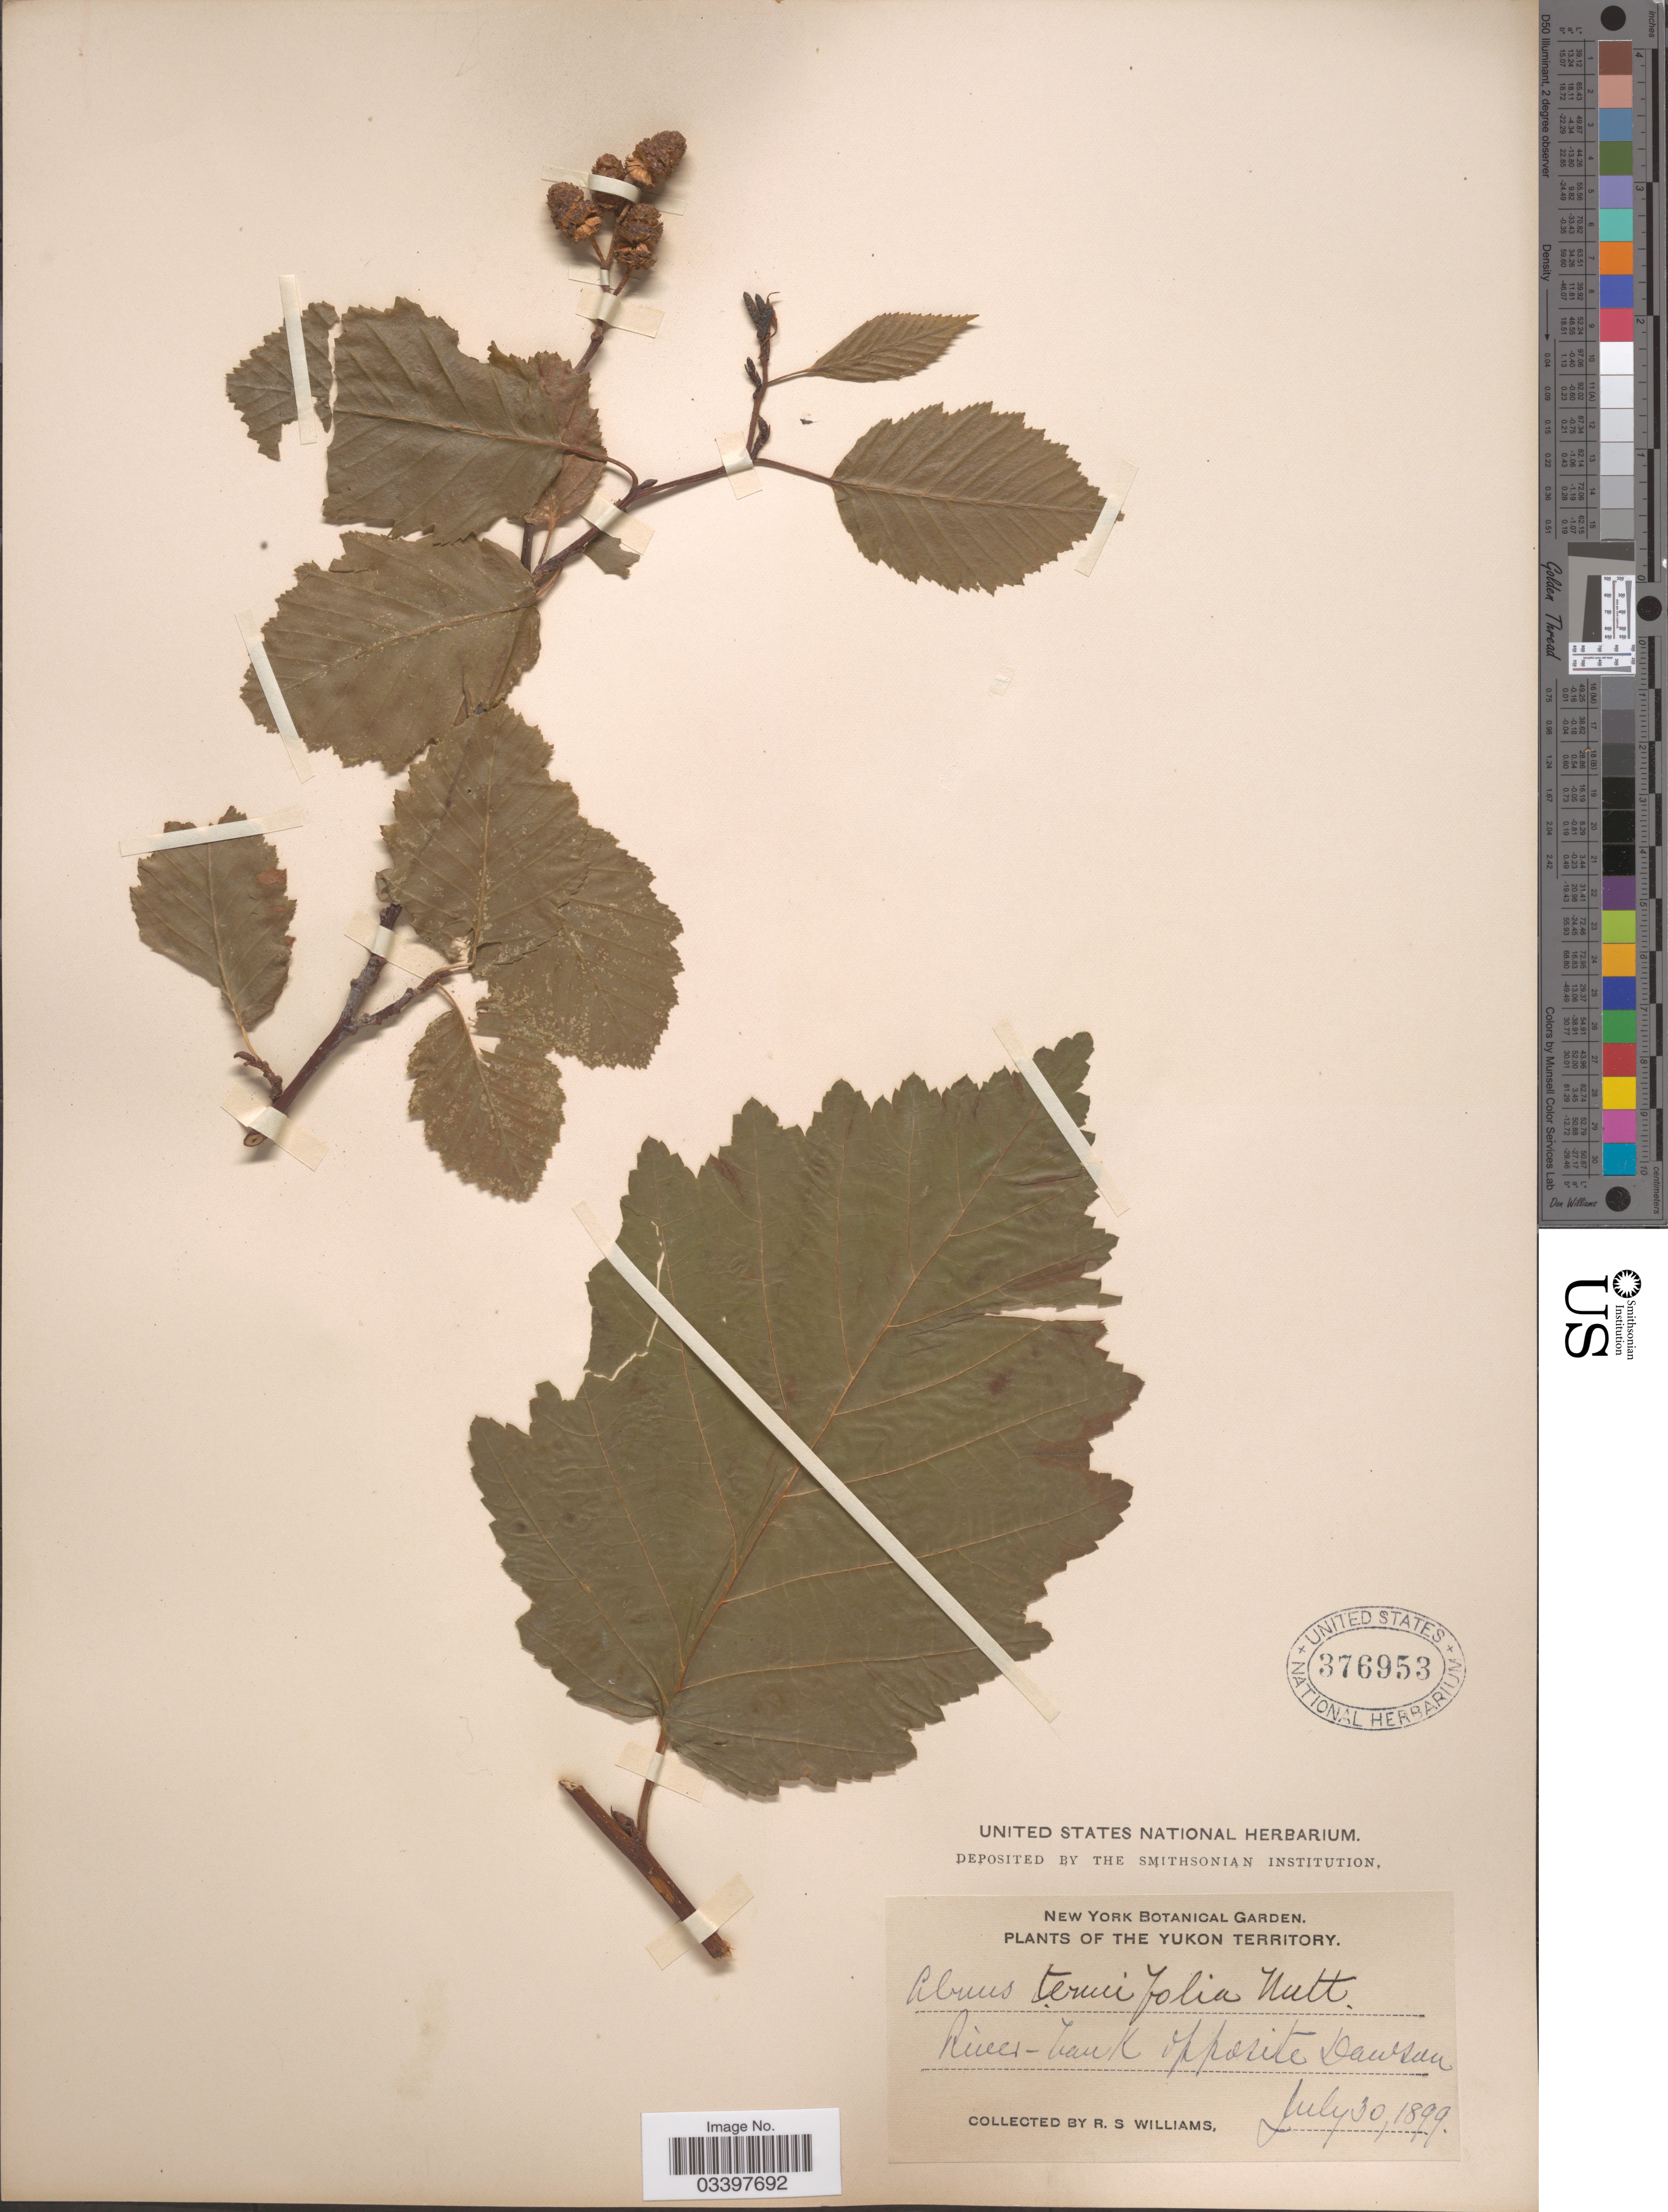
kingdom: Plantae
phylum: Tracheophyta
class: Magnoliopsida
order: Fagales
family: Betulaceae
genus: Alnus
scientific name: Alnus incana subsp. rugosa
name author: (Du Roi) R.T. Clausen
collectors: R. S. Williams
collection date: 1899-07-30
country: Canada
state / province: Yukon Territory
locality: River-bank opposite Dawson.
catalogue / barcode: US 376953